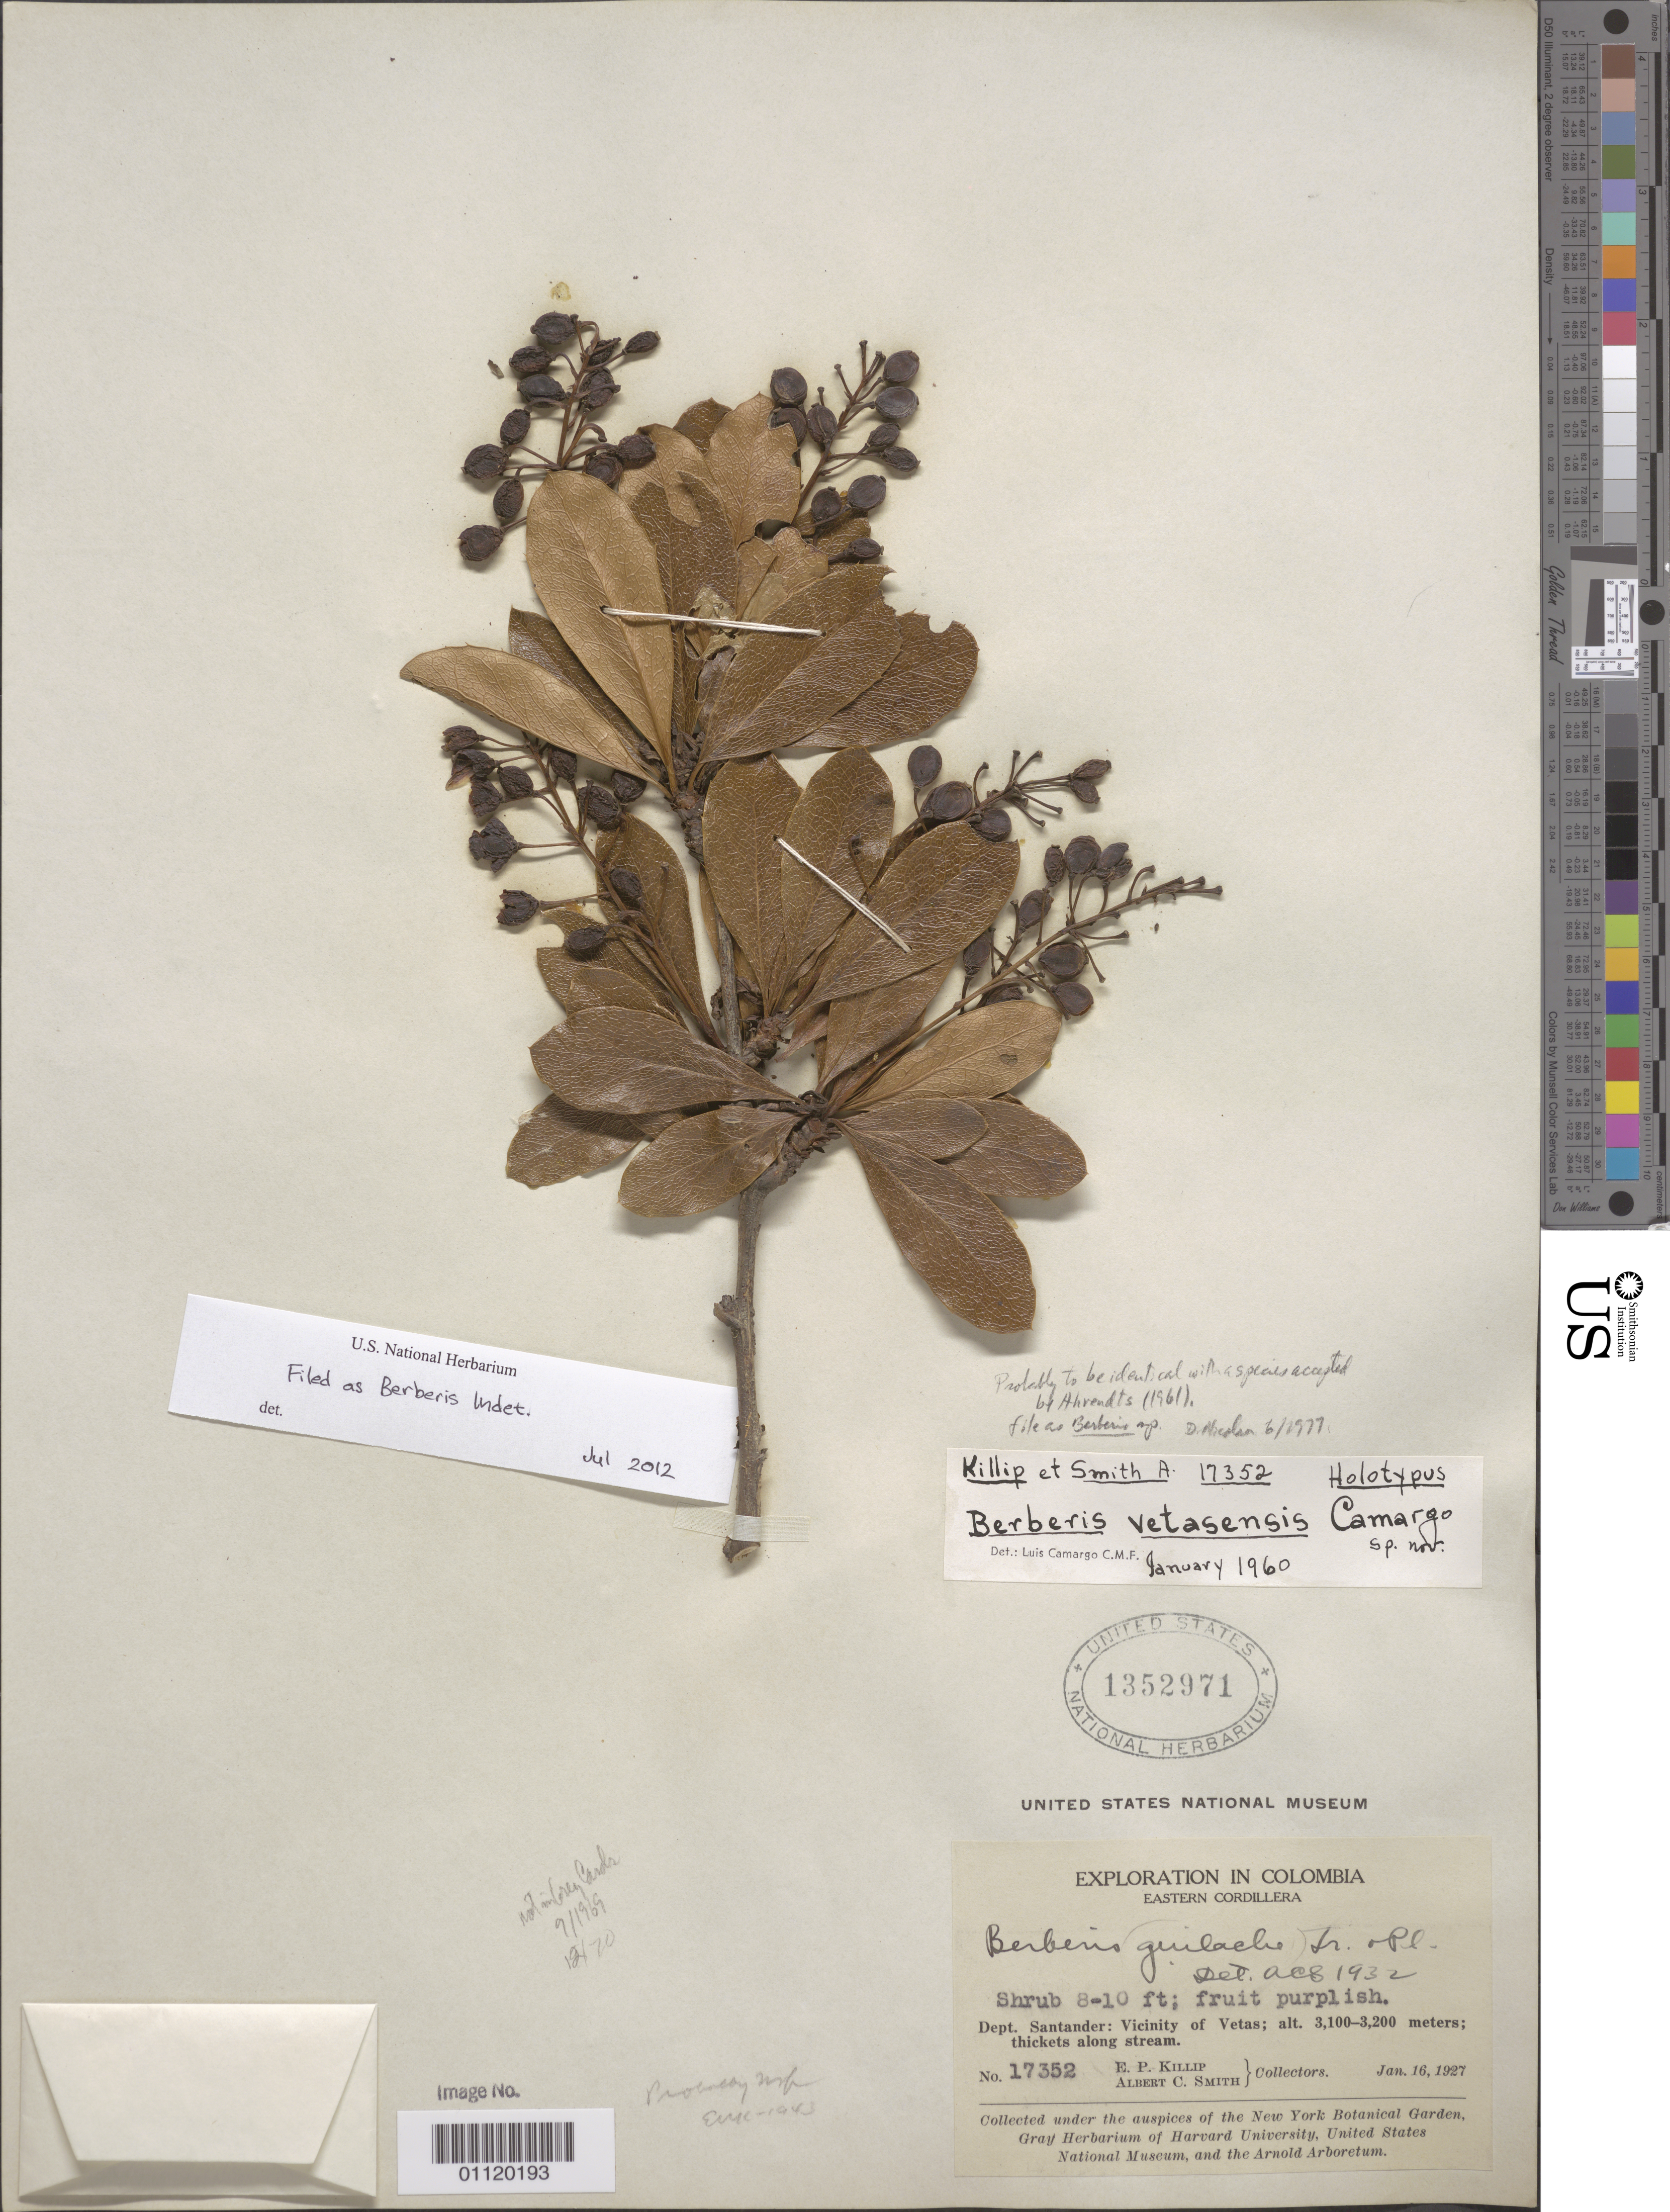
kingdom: Plantae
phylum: Tracheophyta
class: Magnoliopsida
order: Ranunculales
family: Berberidaceae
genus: Berberis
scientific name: Berberis sp.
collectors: E. P. Killip & A. C. Smith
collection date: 1927-01-16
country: Colombia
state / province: Santander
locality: Eastern Cordillera: vicinity of Vetas. In thickets along stream.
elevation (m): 3100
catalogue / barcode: US 1352971